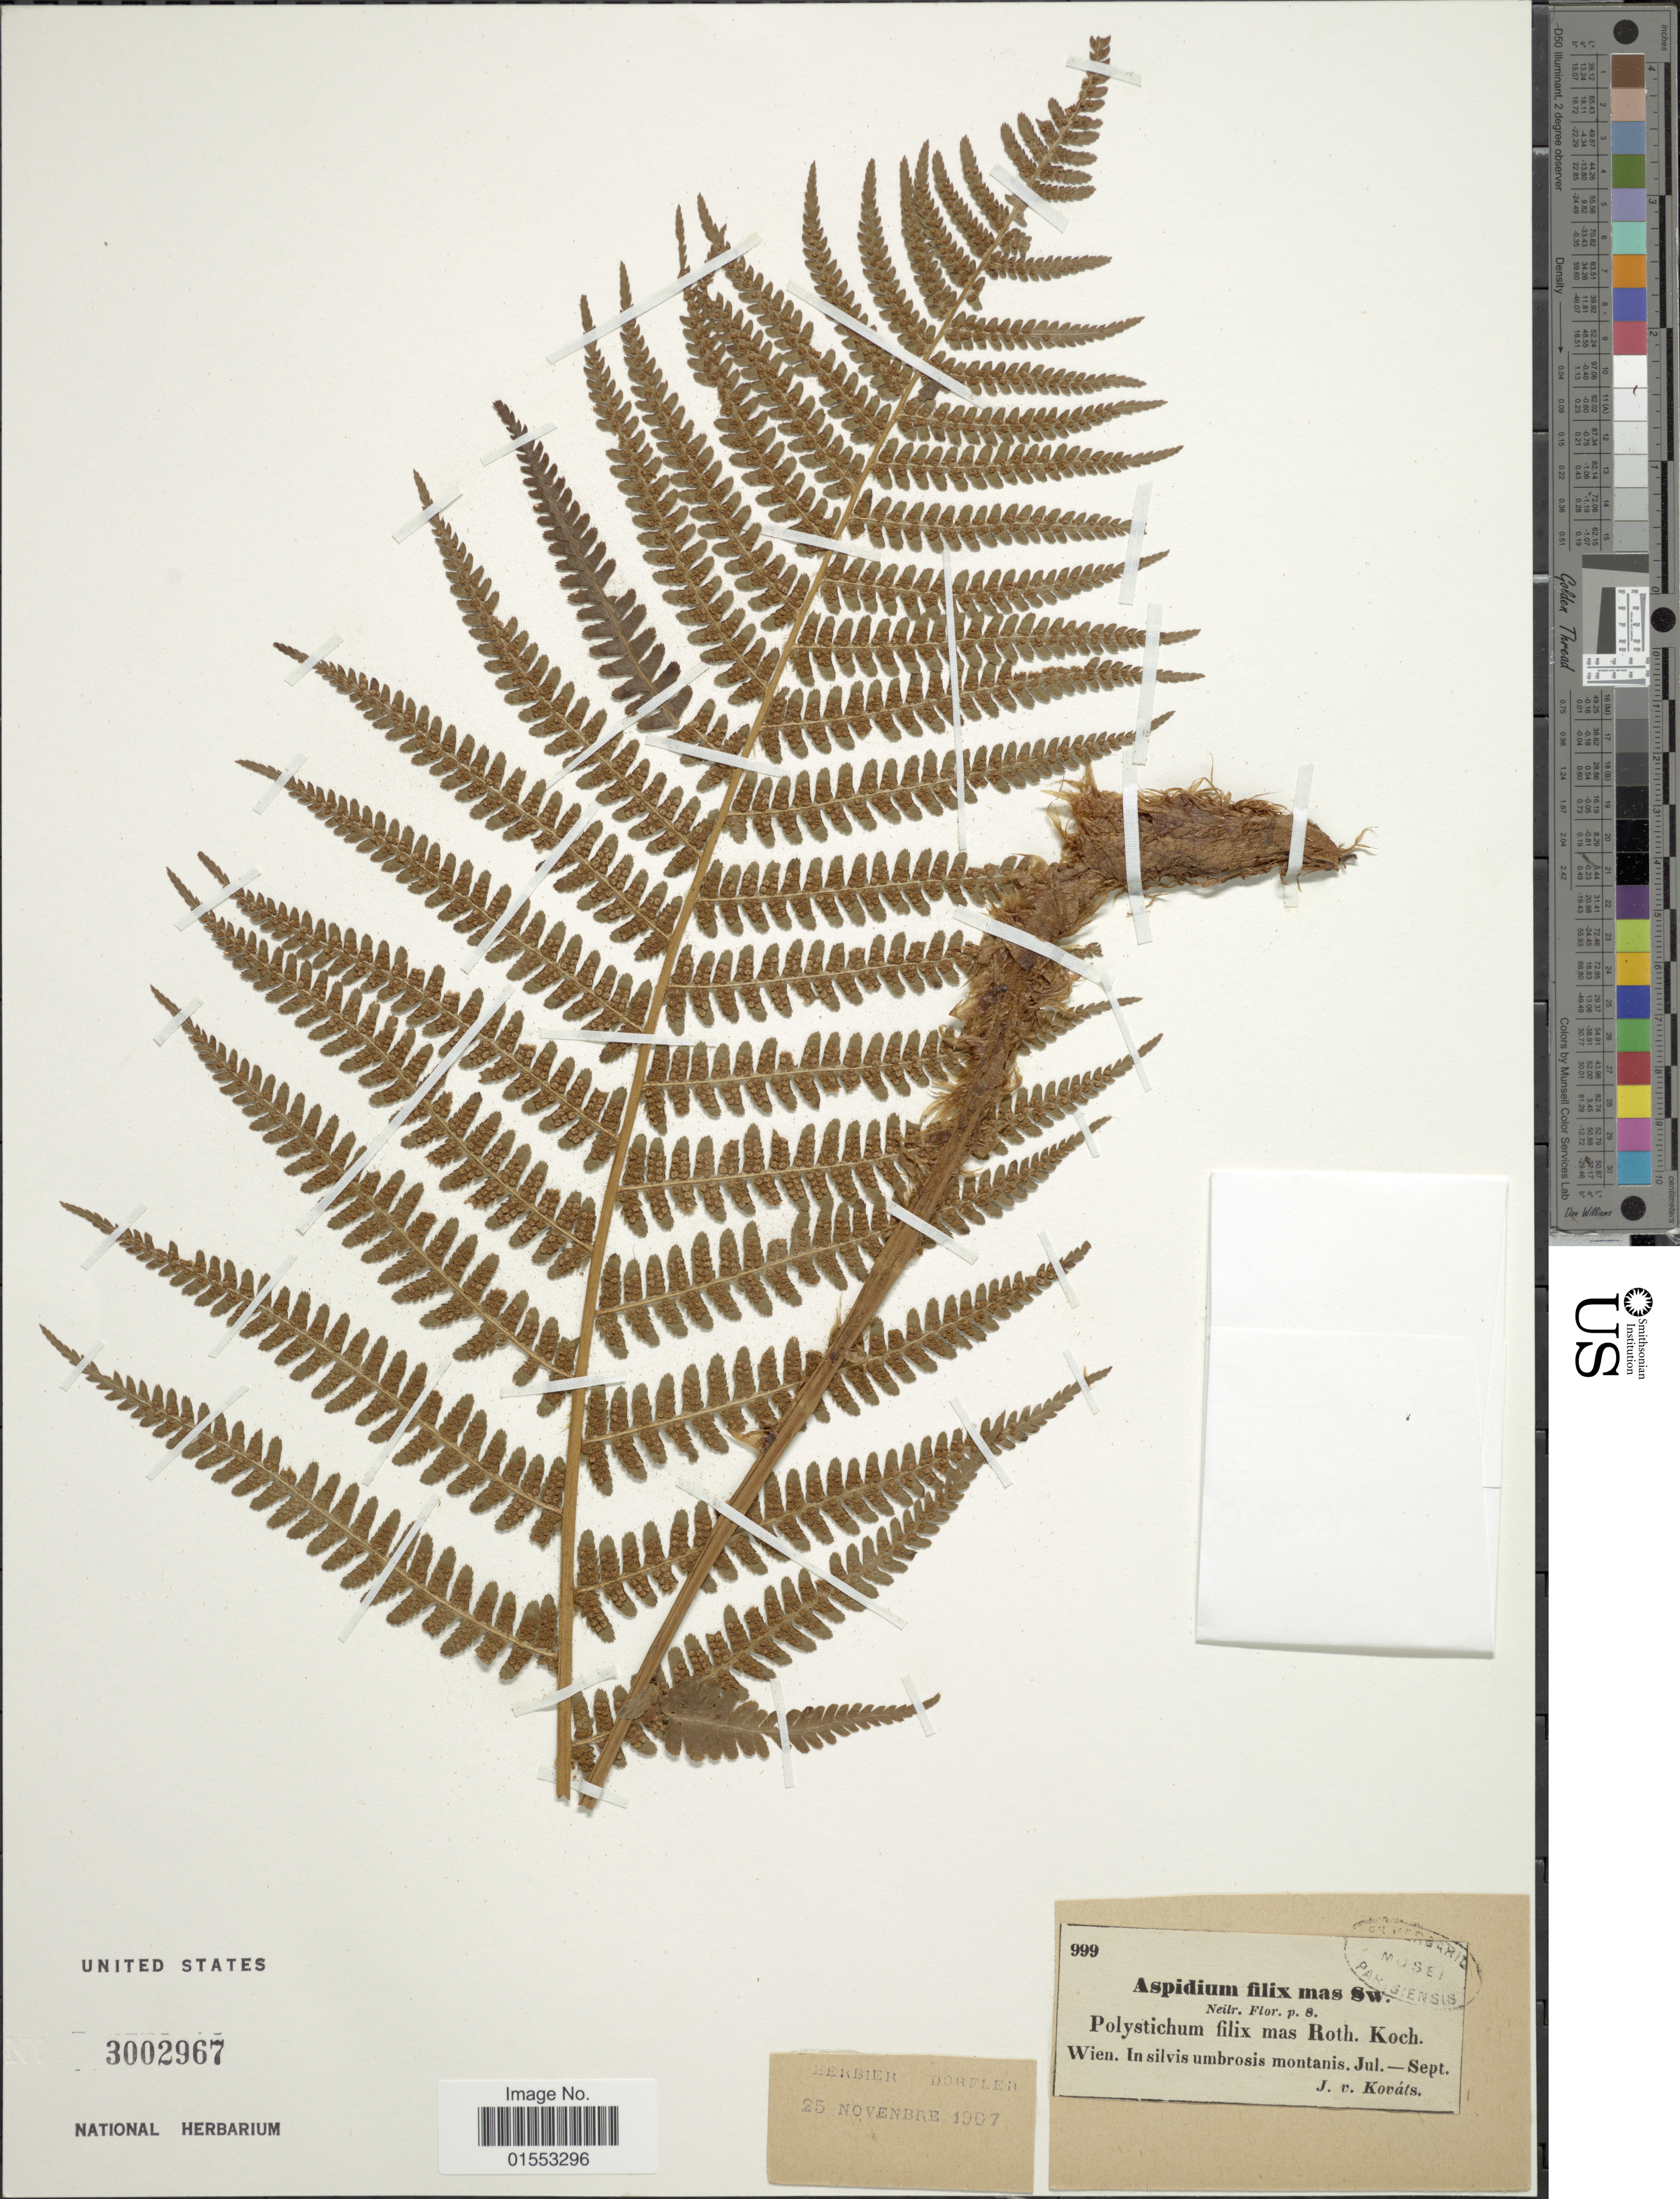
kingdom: Plantae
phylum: Tracheophyta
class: Polypodiopsida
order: Polypodiales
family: Dryopteridaceae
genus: Dryopteris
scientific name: Dryopteris filix-mas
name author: (L.) Schott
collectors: J. Kováts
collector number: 999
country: Austria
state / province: Wien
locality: Wien. In silvis umbrosis montanis.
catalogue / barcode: US 3002967